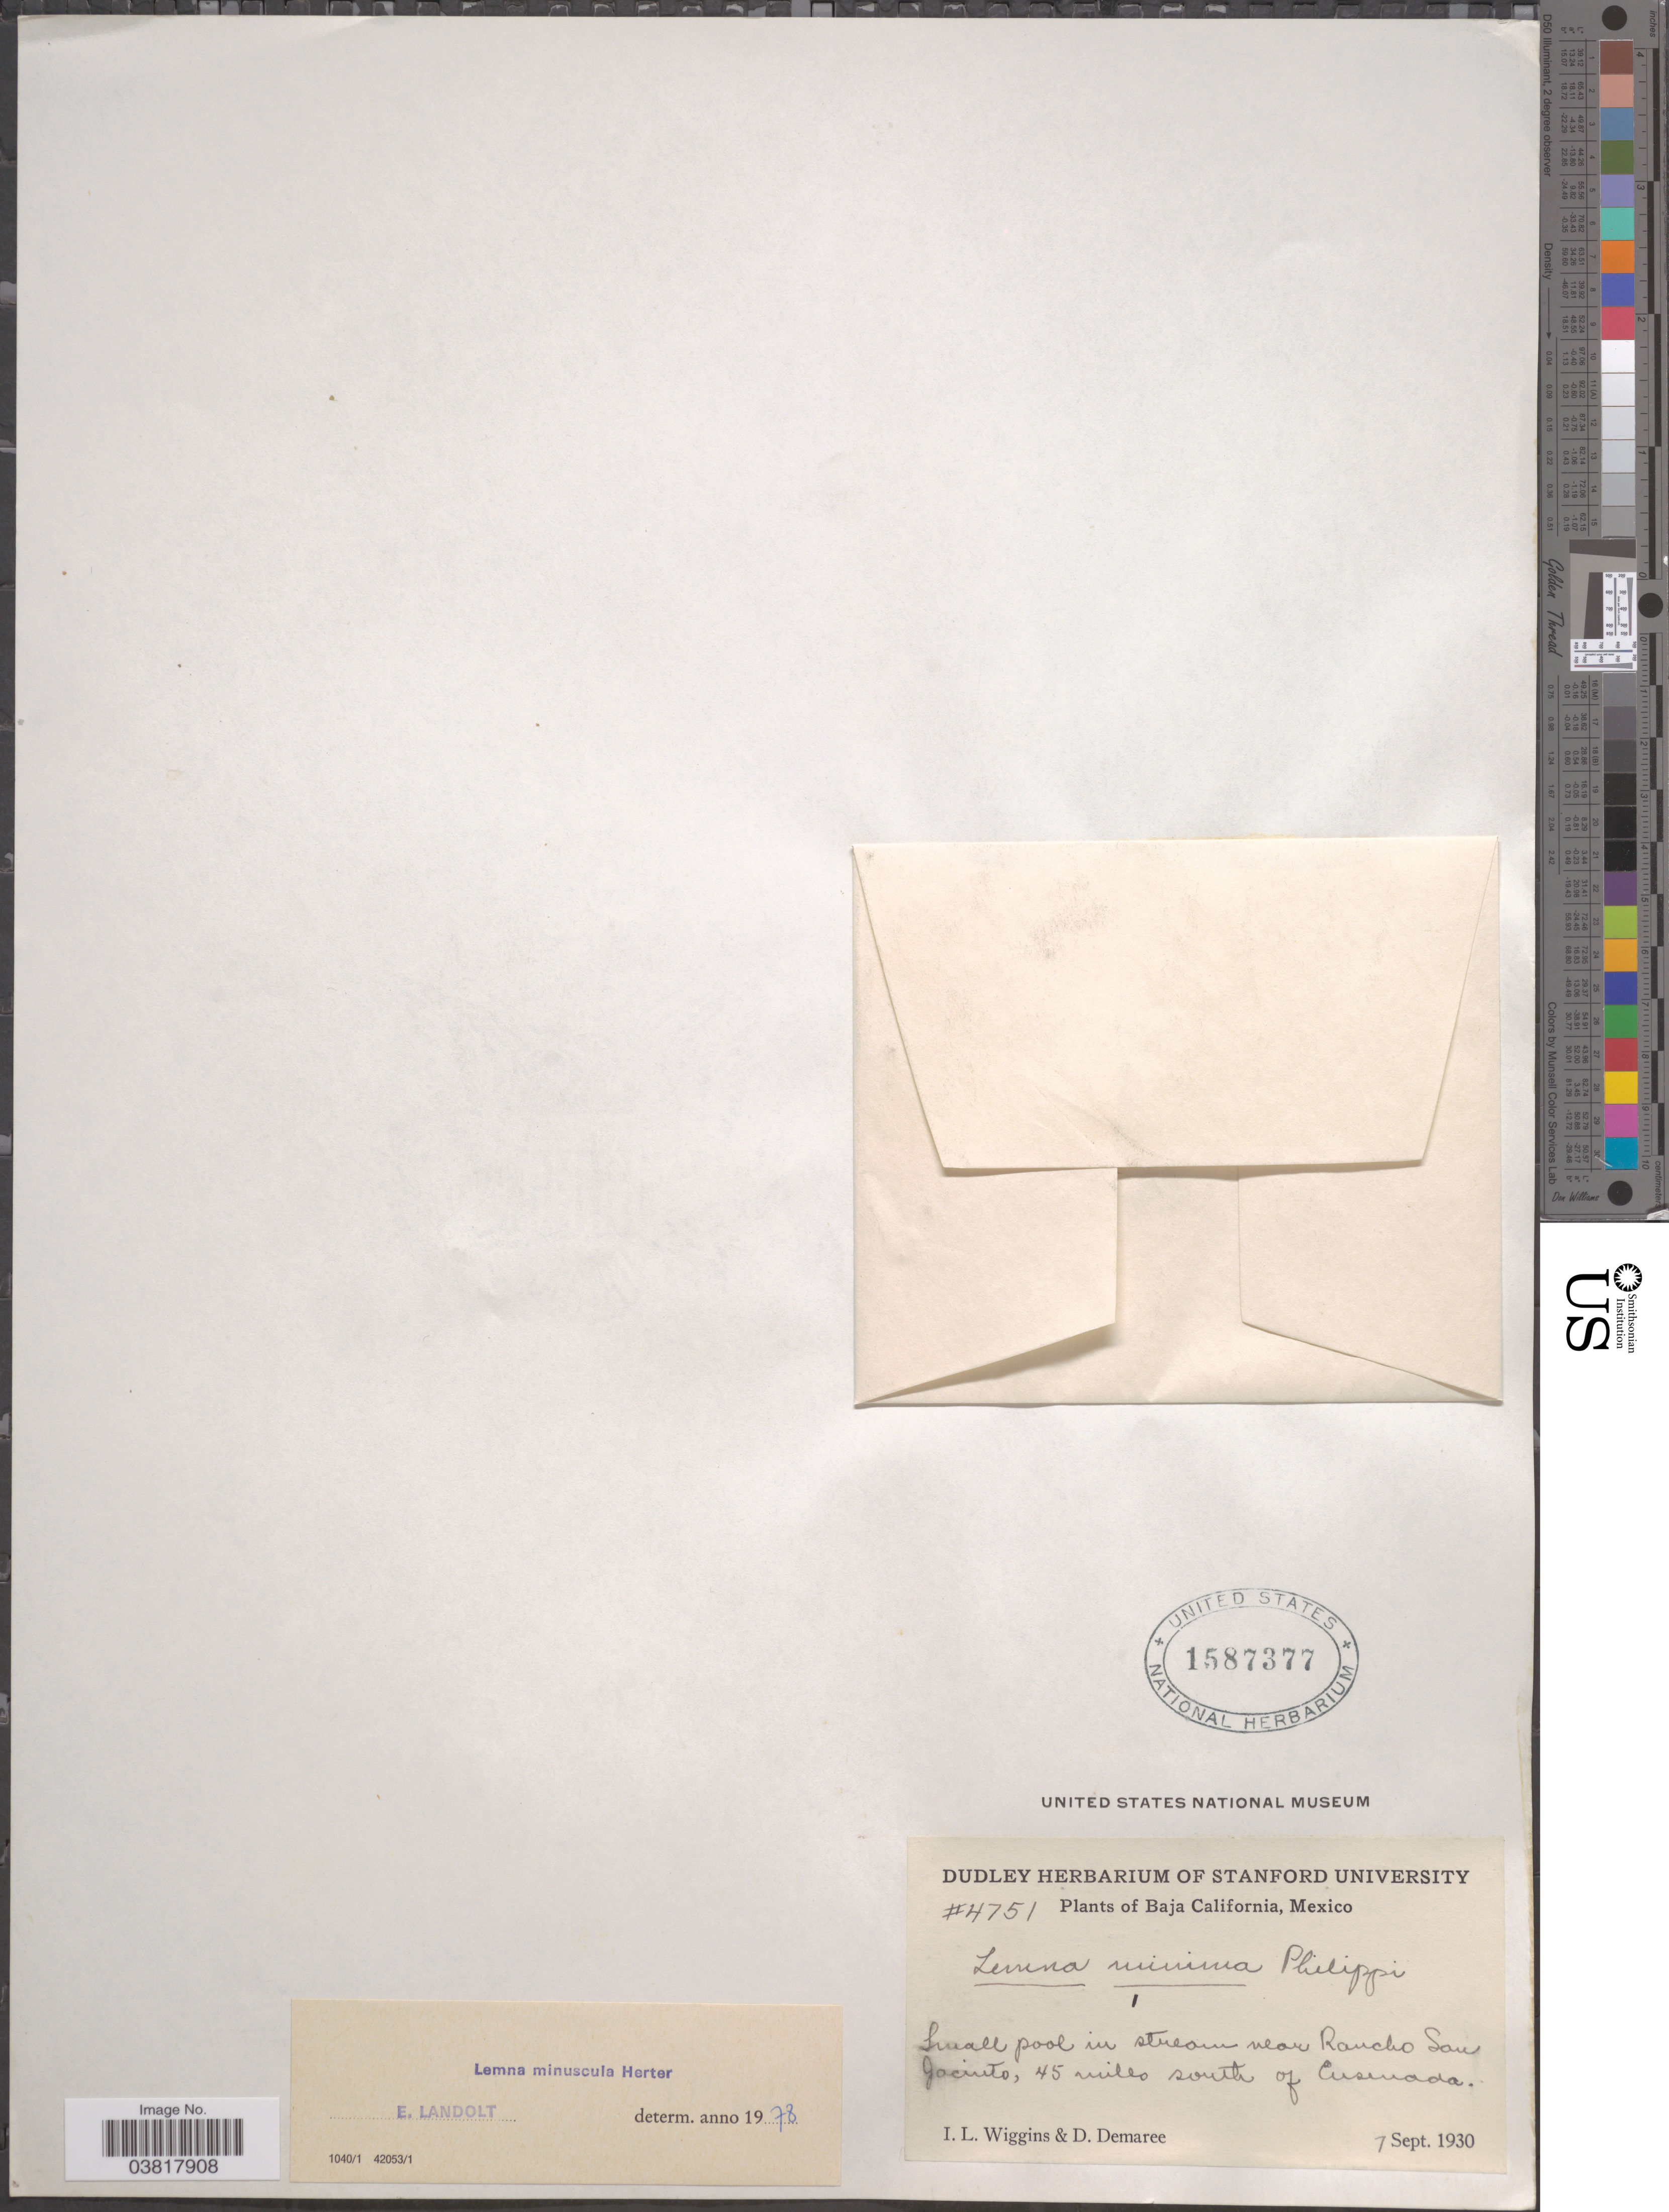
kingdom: Plantae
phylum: Tracheophyta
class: Liliopsida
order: Alismatales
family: Araceae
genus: Lemna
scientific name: Lemna minuscula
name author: Herter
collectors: I. L. Wiggins & D. Demaree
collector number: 4751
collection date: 1930-09-07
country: Mexico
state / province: Baja California Norte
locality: Near Rancho San Jacinto, 45 miles south of Ensenada.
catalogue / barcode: US 1587377